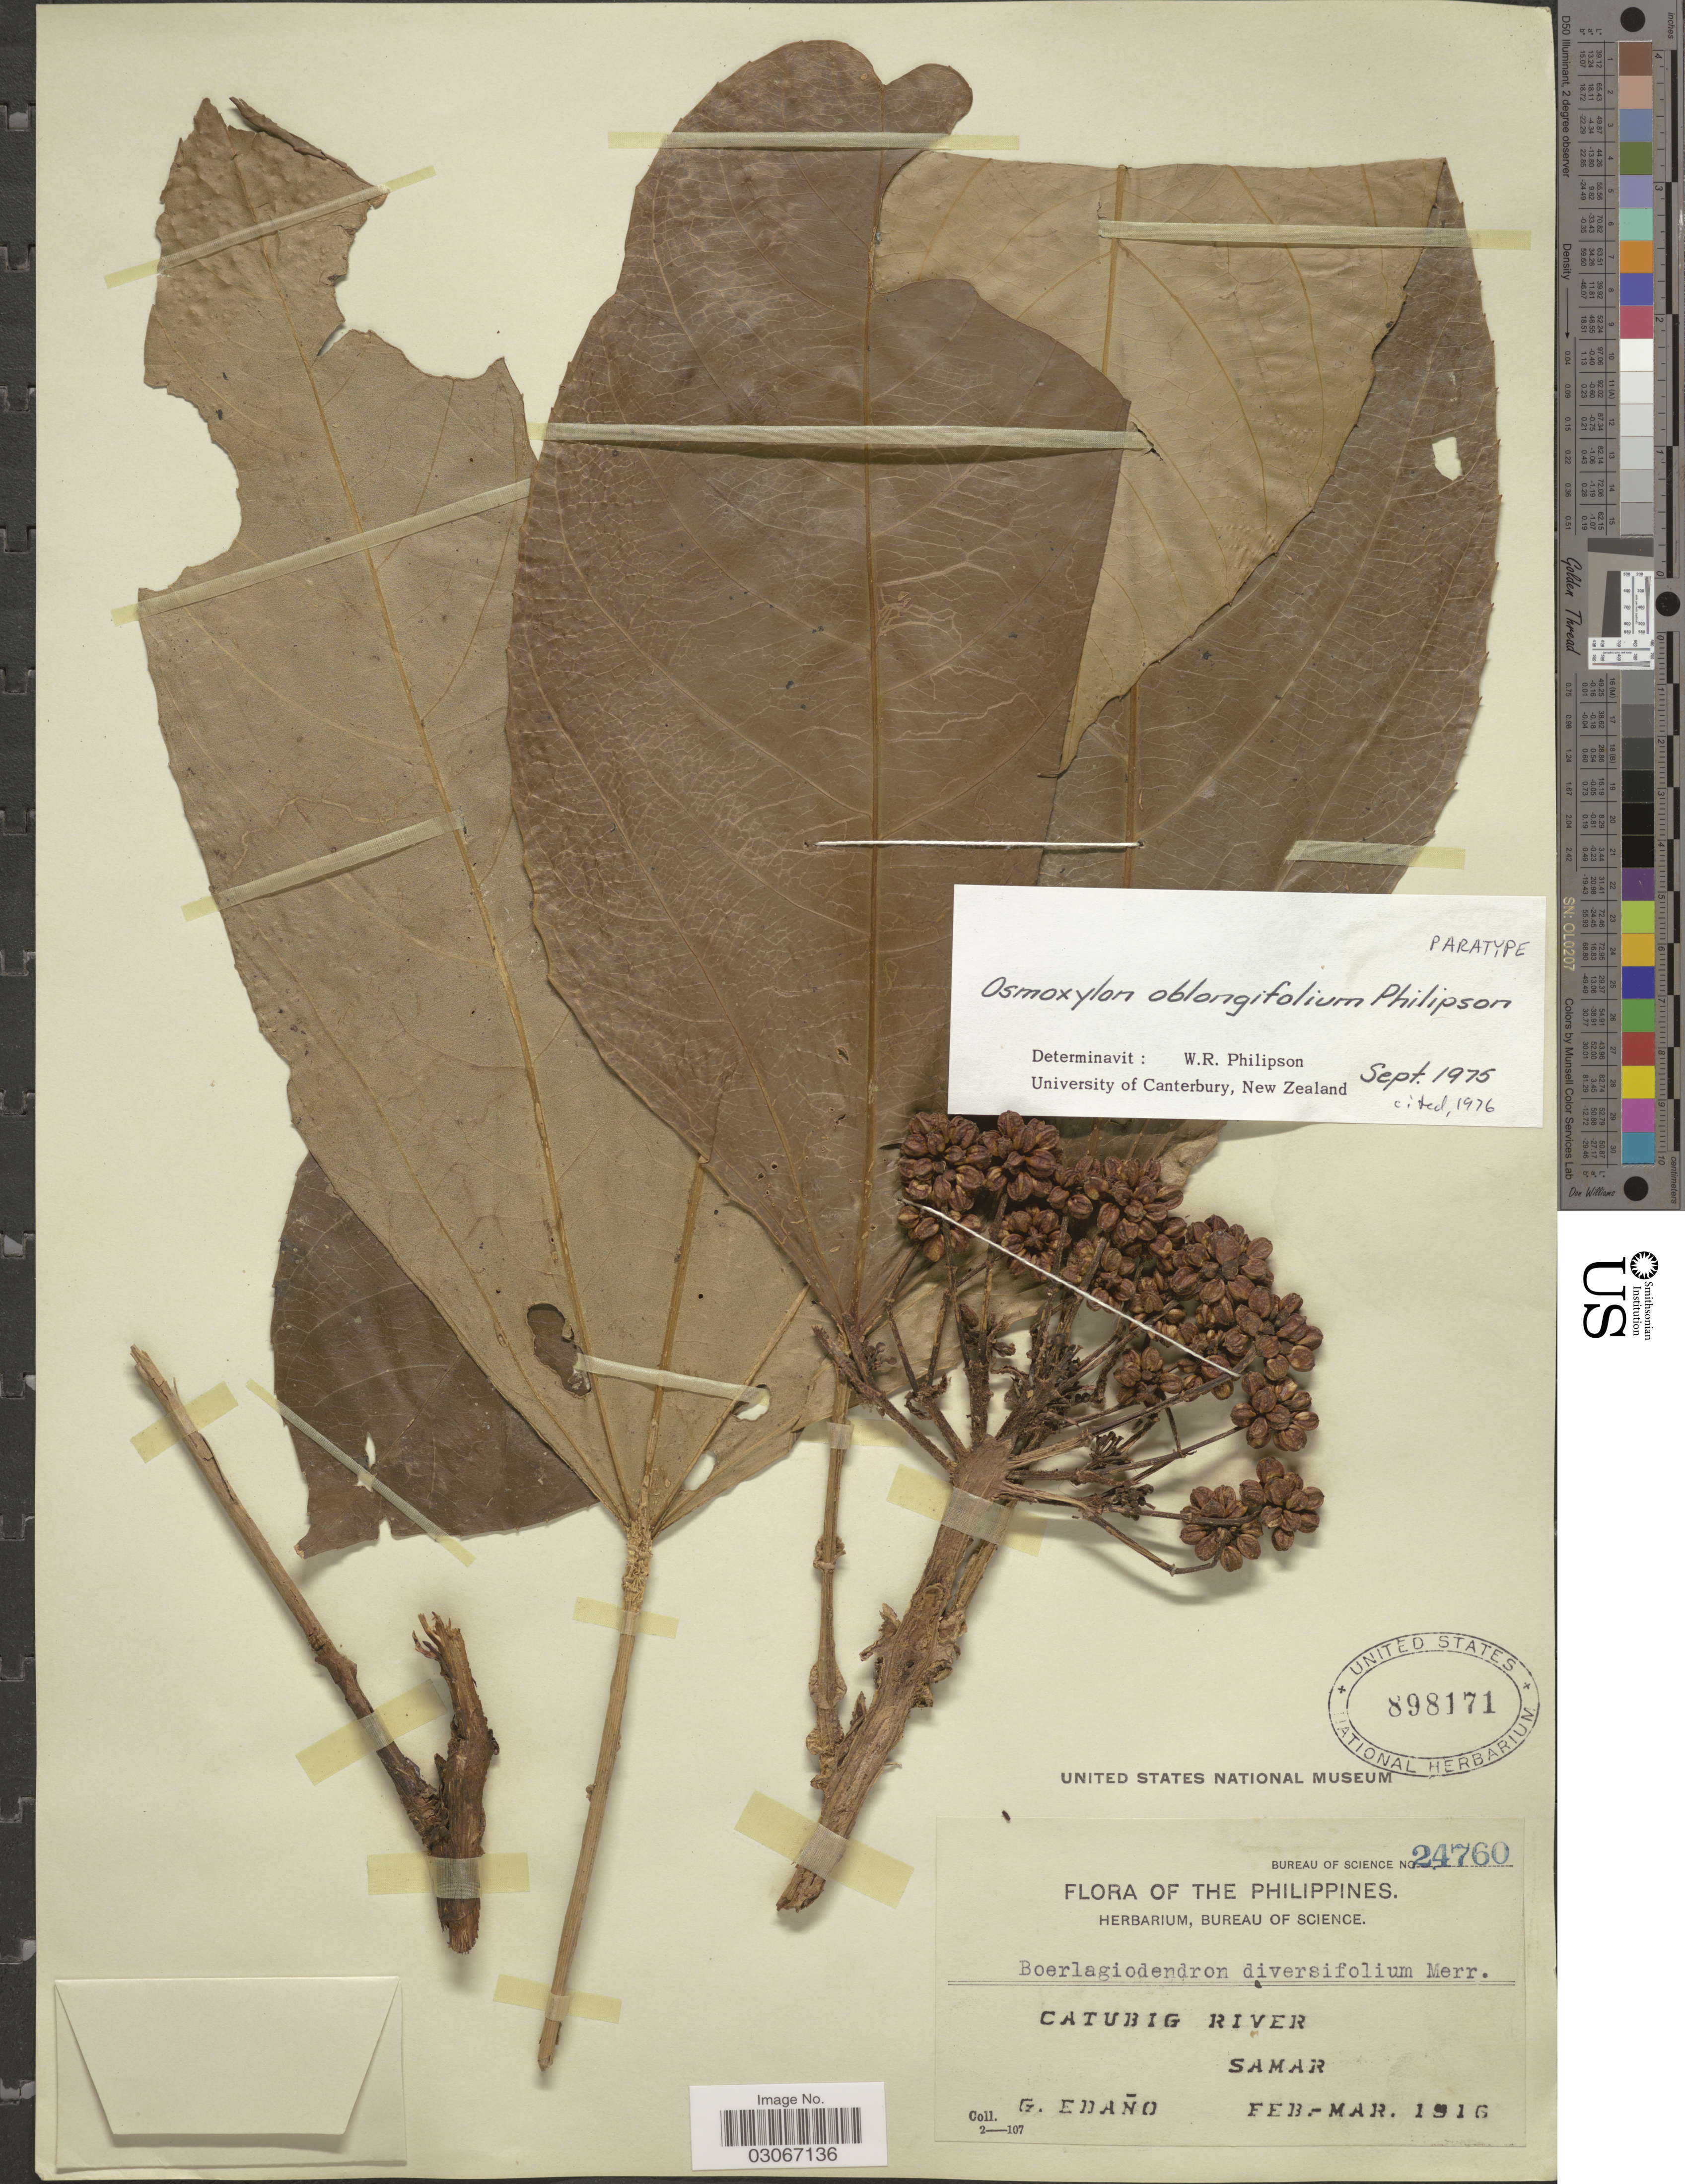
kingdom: Plantae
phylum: Tracheophyta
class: Magnoliopsida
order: Apiales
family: Araliaceae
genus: Osmoxylon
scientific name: Osmoxylon oblongifolium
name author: Philipson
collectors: G. Edaño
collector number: Bureau of Science 24760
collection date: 1916-02/1916-03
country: Philippines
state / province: Eastern Visayas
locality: Catubig River, Samar.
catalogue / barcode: US 898171